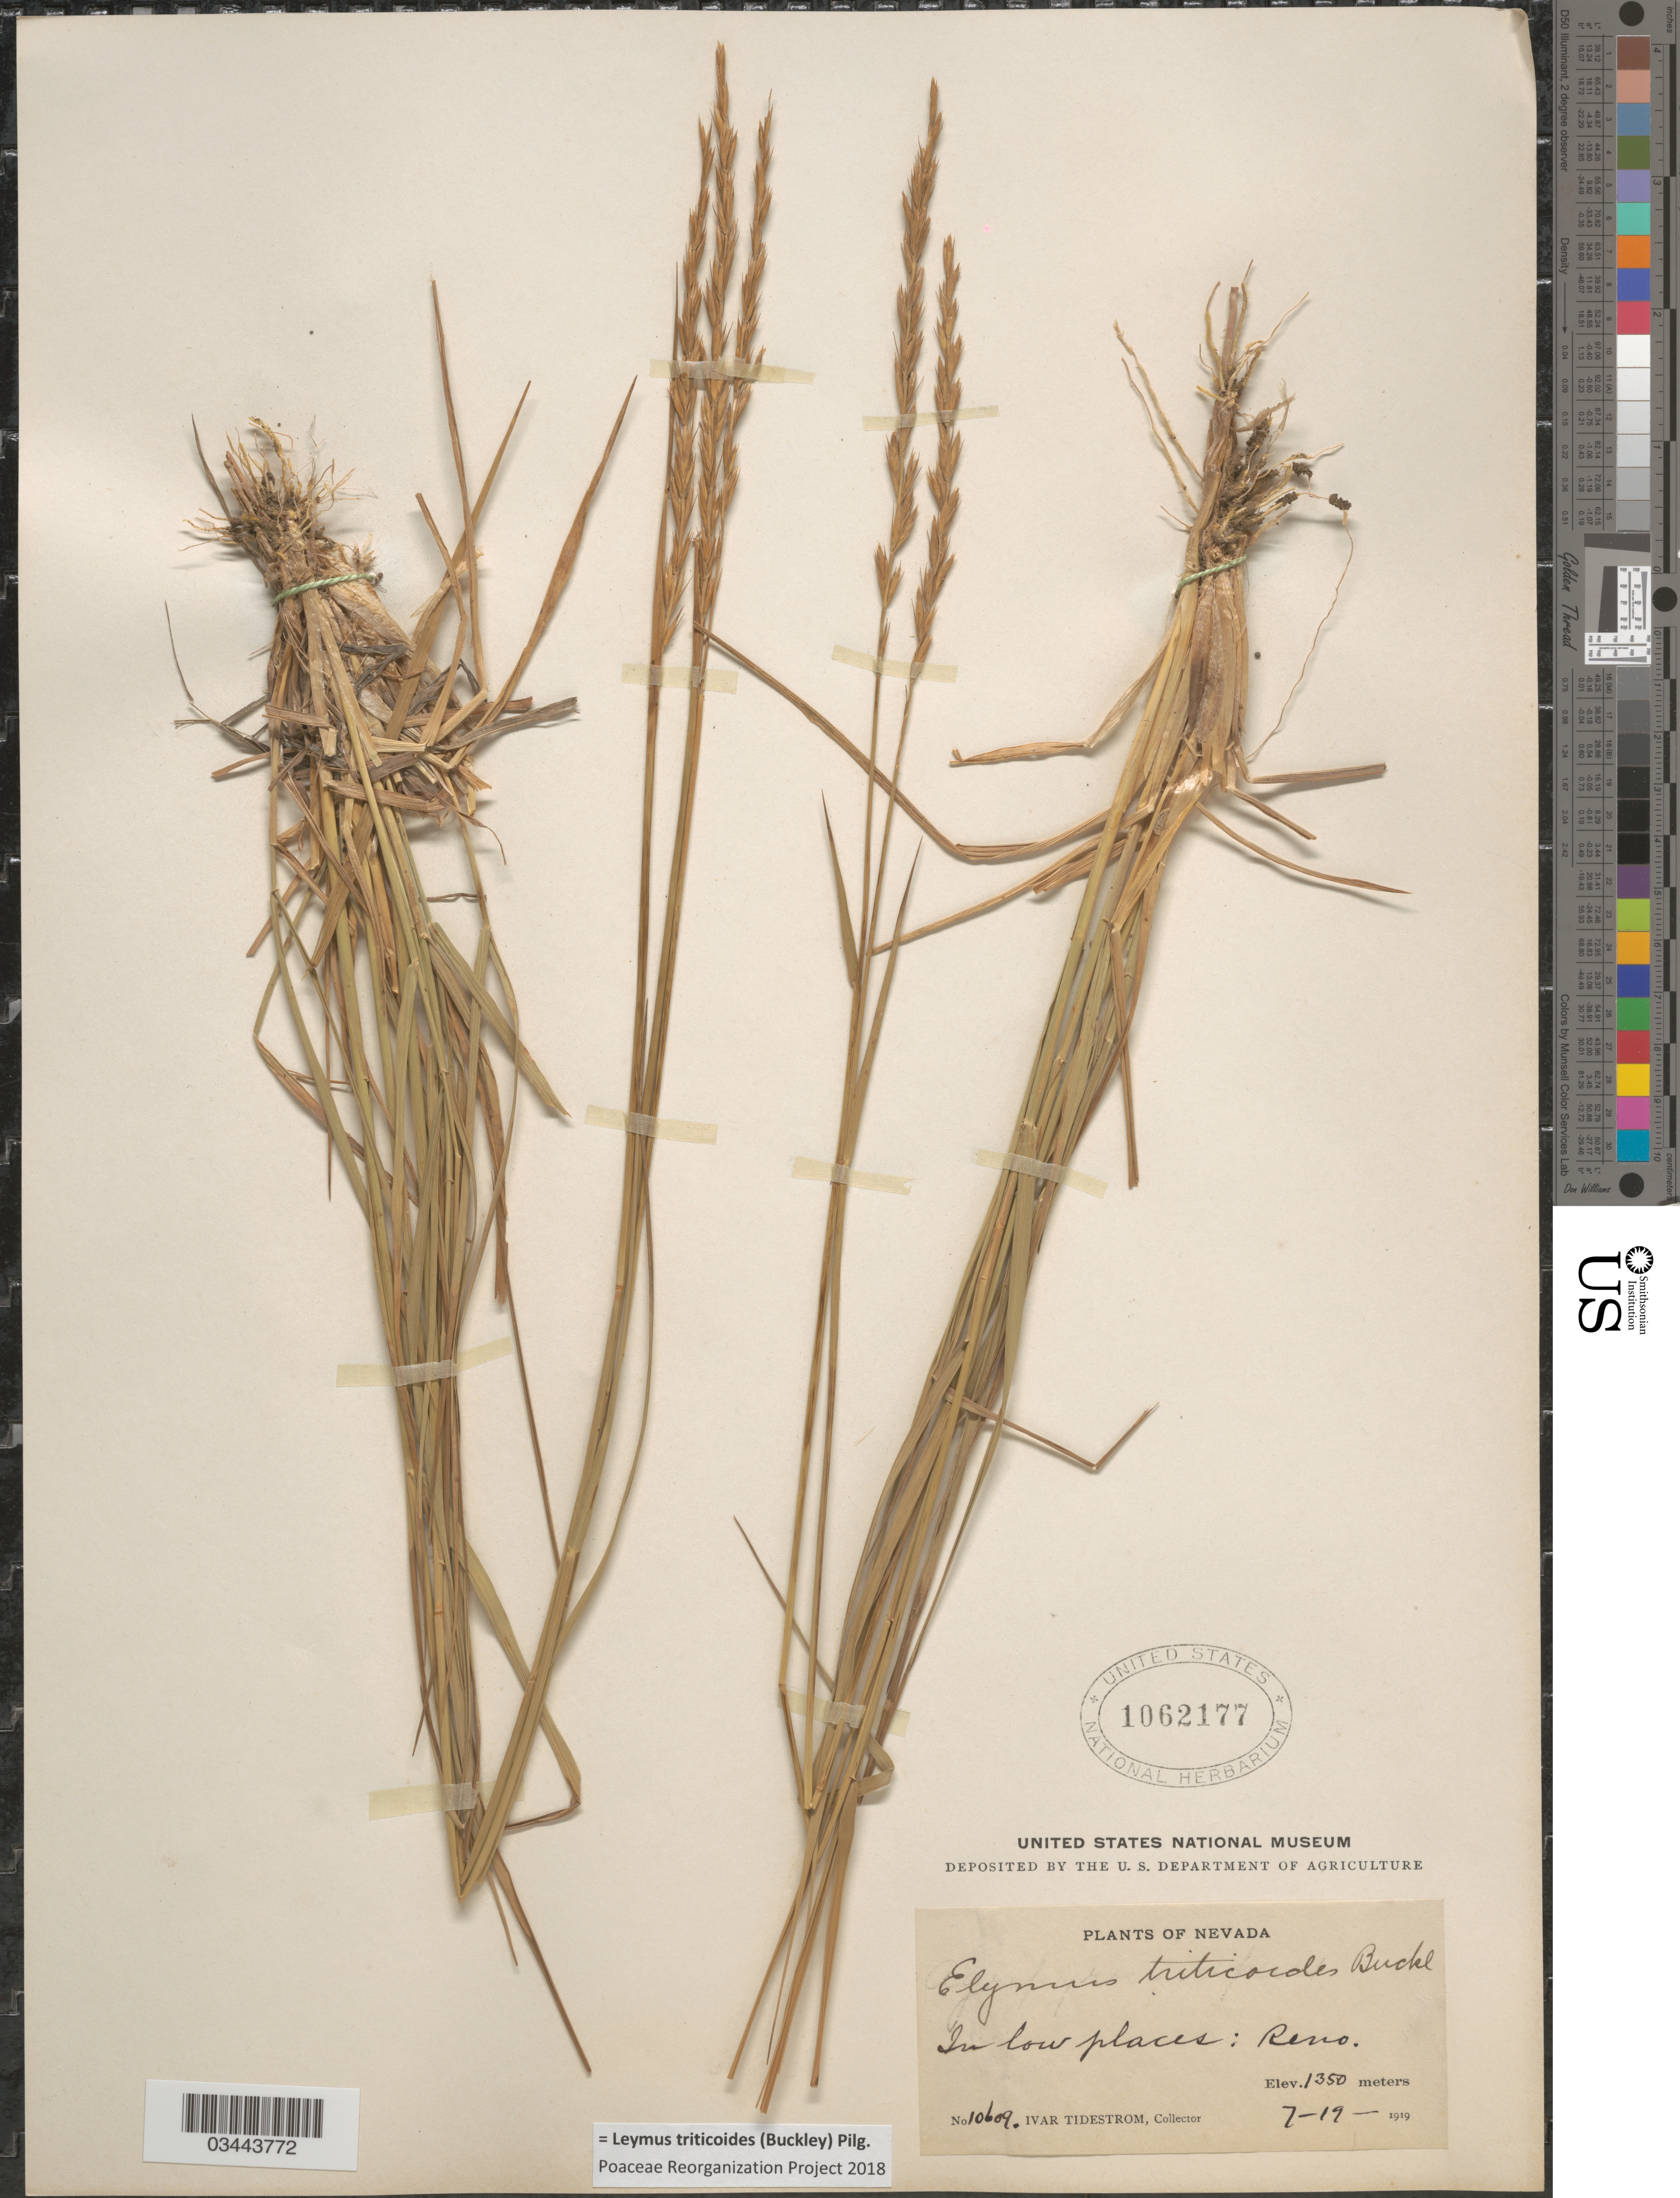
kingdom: Plantae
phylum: Tracheophyta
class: Liliopsida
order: Poales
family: Poaceae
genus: Leymus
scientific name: Leymus triticoides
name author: (Buckley) Pilg.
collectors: I. F. Tidestrom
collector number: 10609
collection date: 1919-07-19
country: United States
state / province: Nevada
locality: In low places: Reno.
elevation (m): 1350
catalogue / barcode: US 1062177